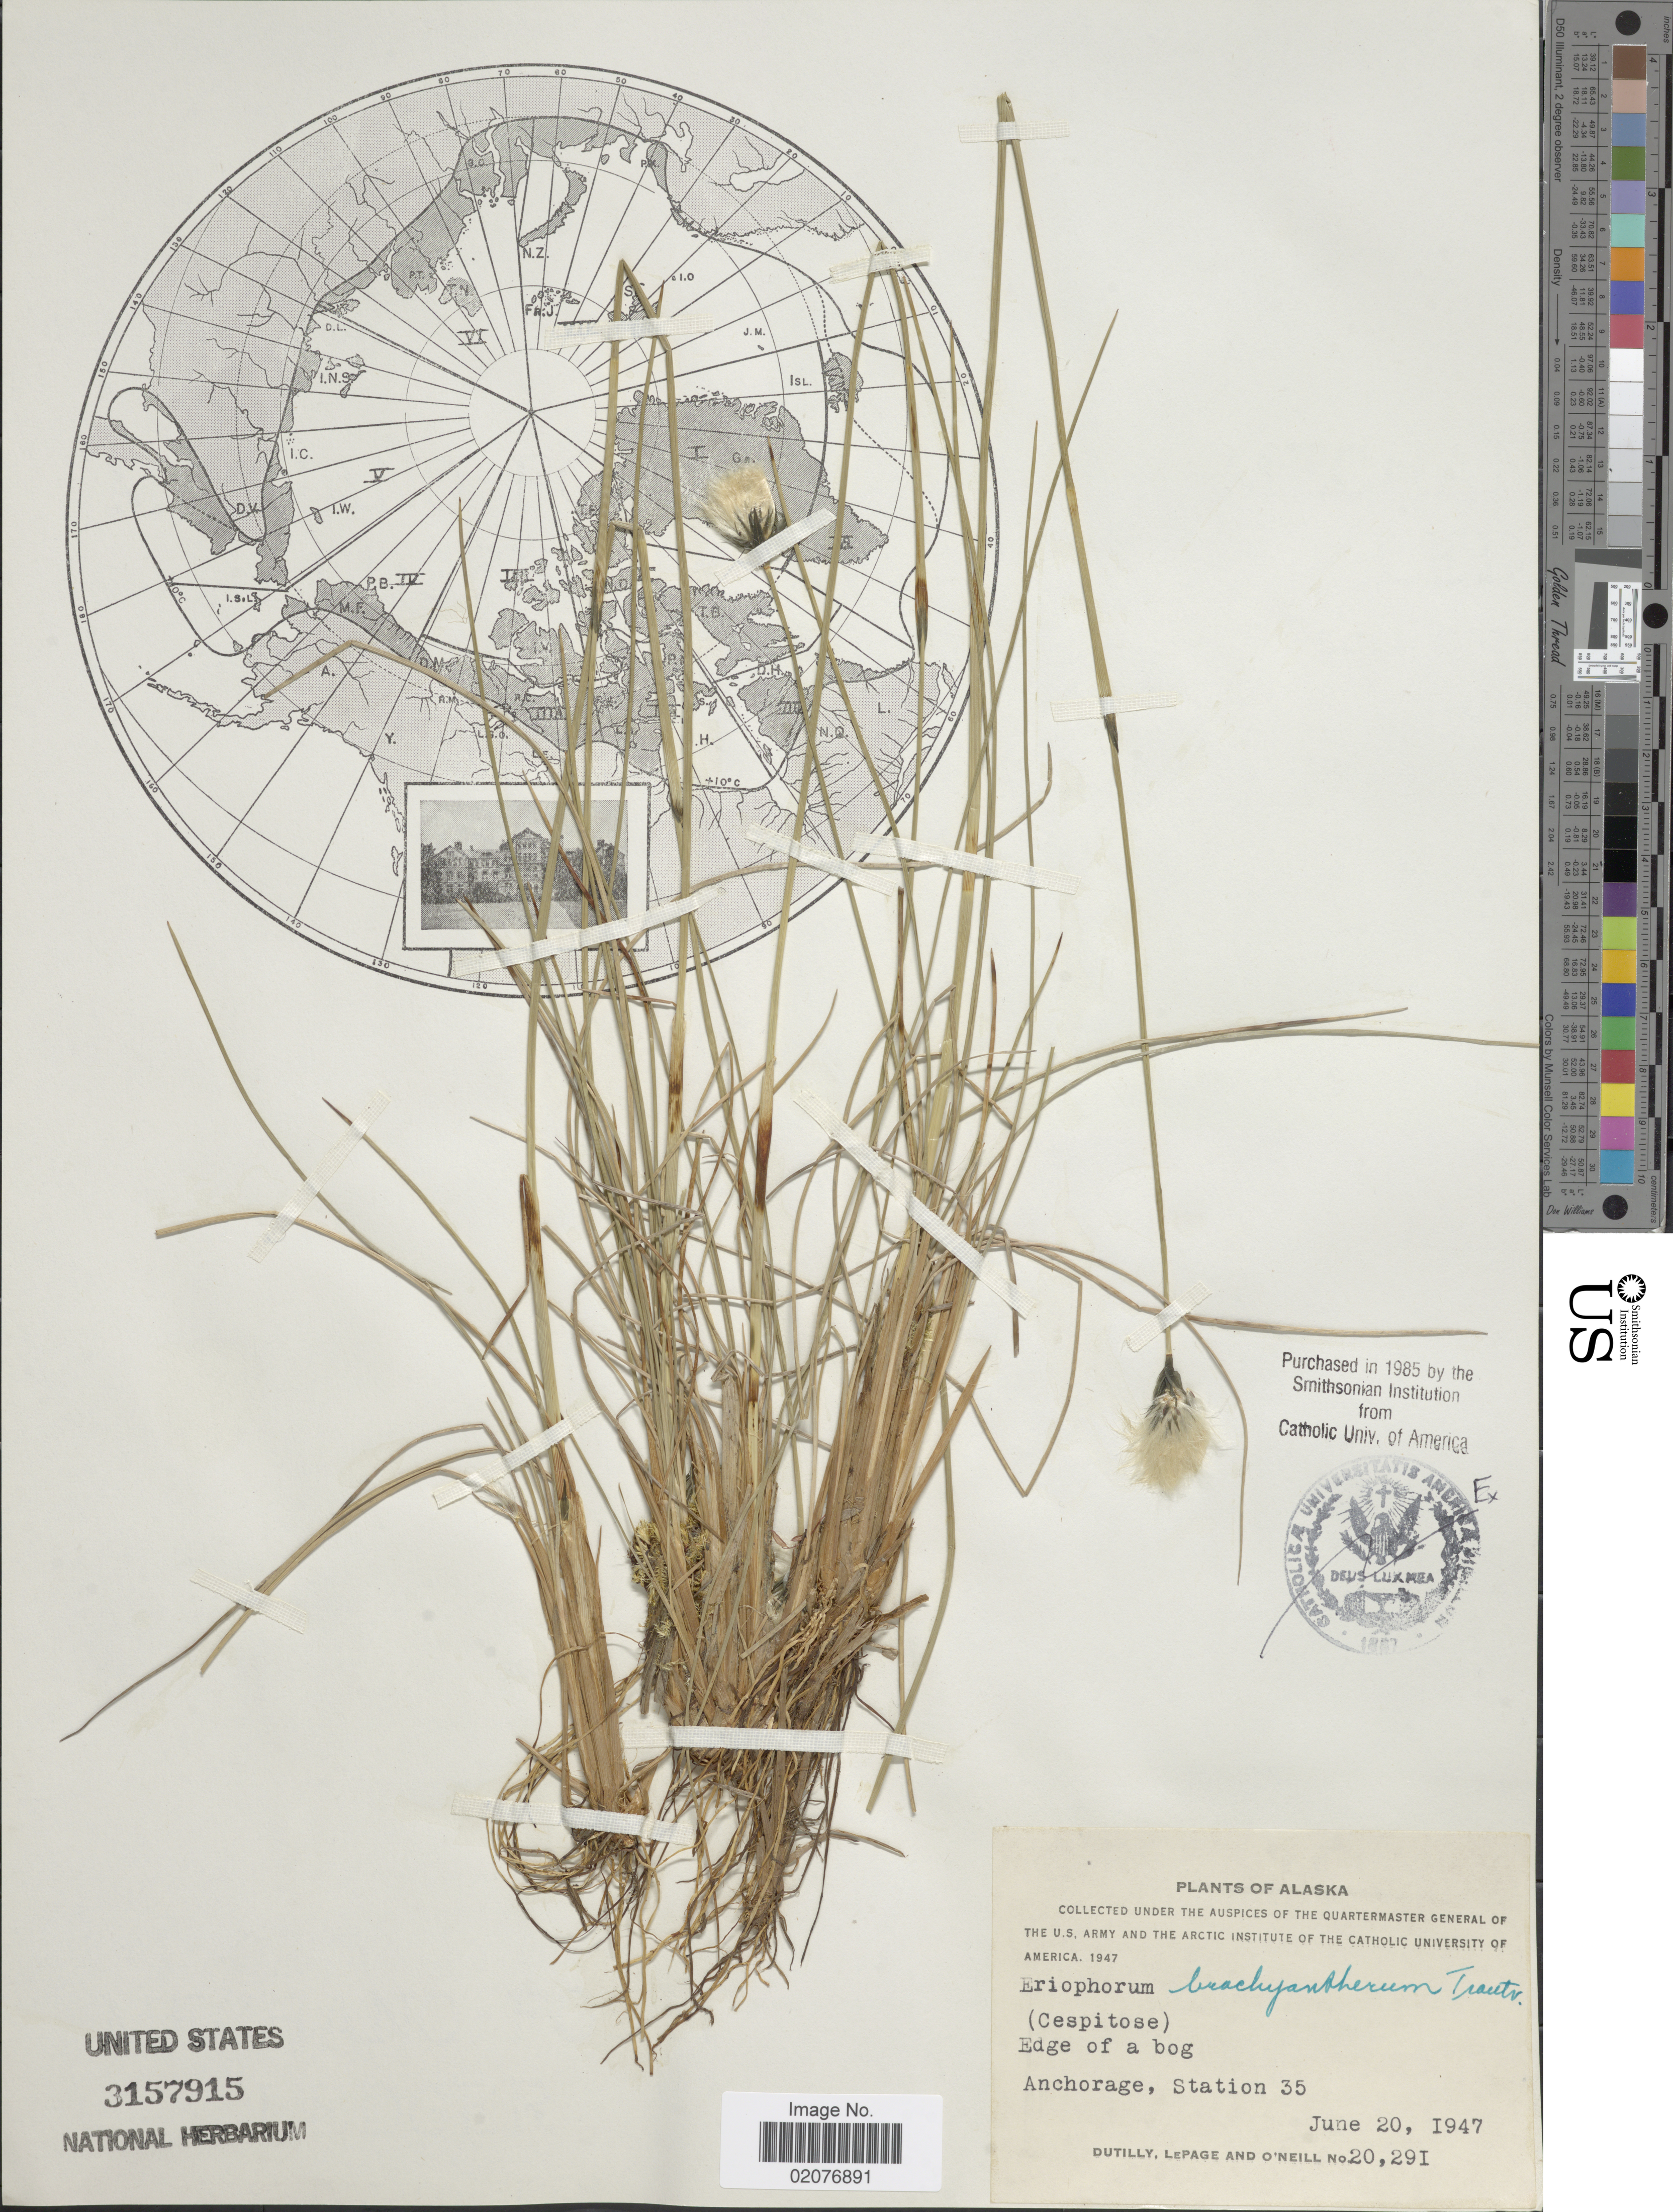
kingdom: Plantae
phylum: Tracheophyta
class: Liliopsida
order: Poales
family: Cyperaceae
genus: Eriophorum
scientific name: Eriophorum brachyantherum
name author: Trautv. & C.A. Mey.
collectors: -. Dutilly, -. LePage & O' Neill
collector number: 20291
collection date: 1947-06-20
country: United States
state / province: Alaska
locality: Edge of a bog, Anchorage, Station 35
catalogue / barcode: US 3157915